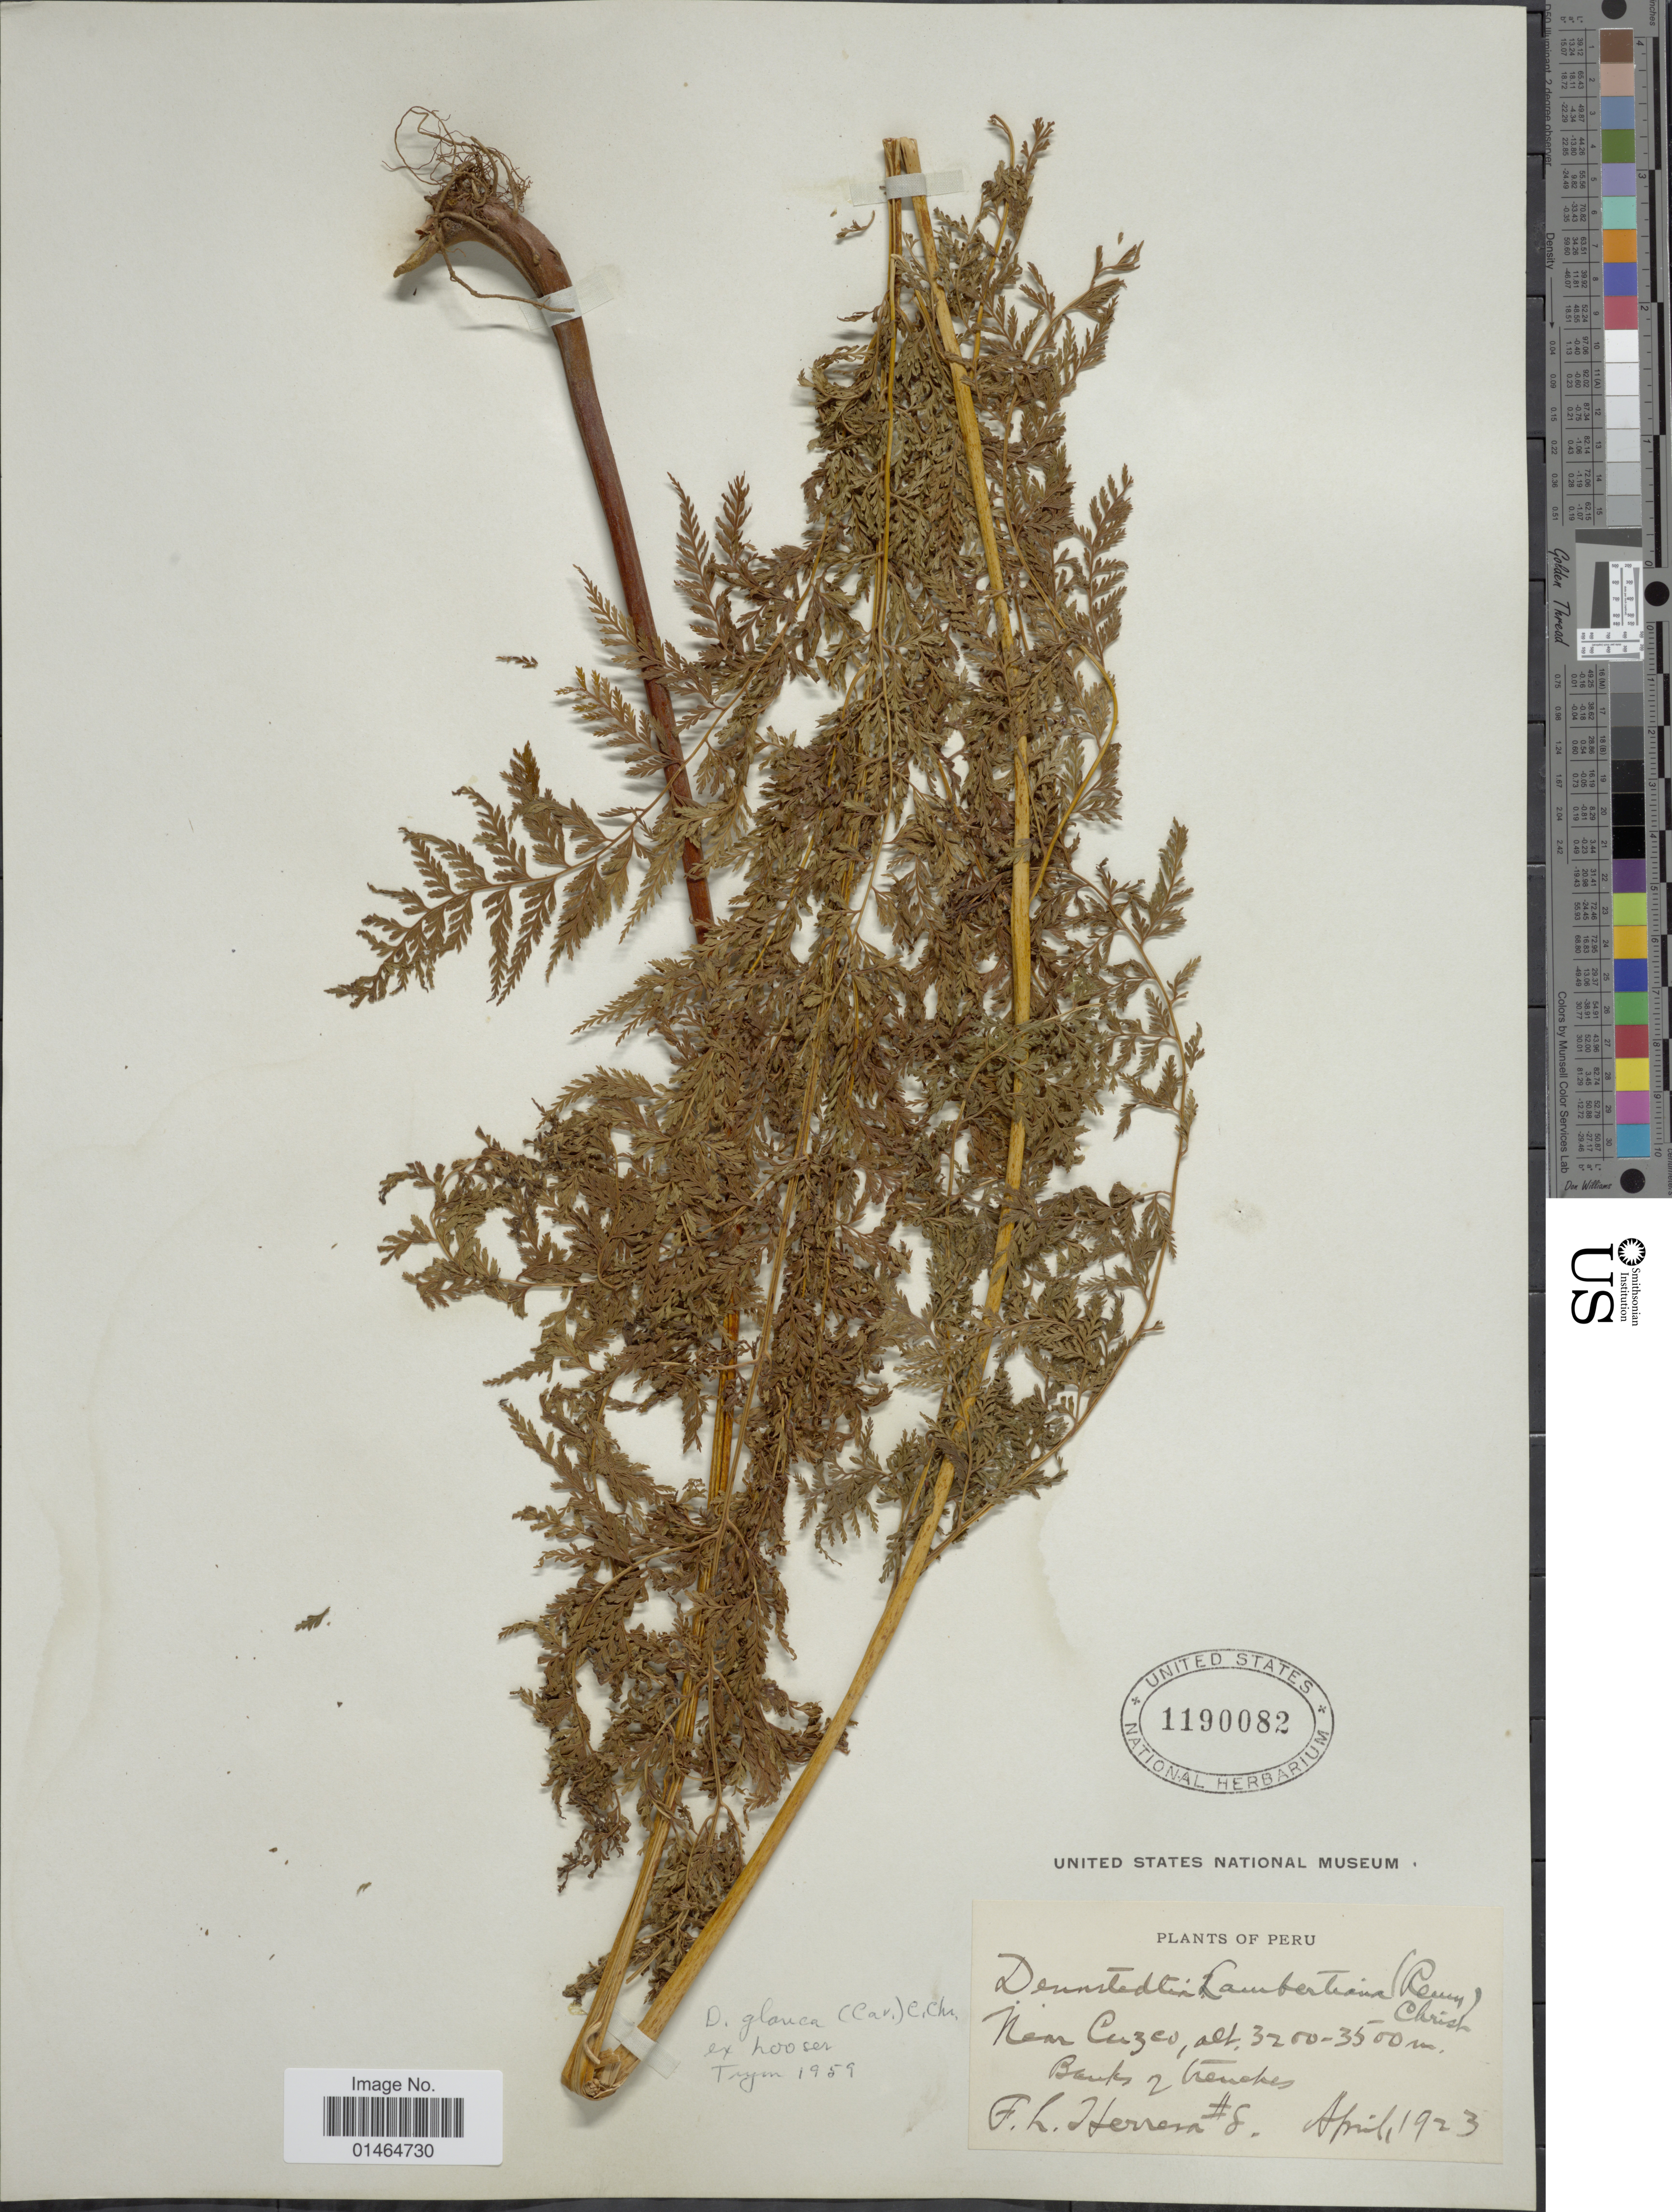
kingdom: Plantae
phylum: Tracheophyta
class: Polypodiopsida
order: Polypodiales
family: Dennstaedtiaceae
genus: Dennstaedtia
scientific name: Dennstaedtia glauca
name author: (Cav.) C. Chr.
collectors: F. L. Herrera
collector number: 8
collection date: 1923-04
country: Peru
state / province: Cusco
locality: Near Cusco. Banks of trenches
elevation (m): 3200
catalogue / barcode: US 1190082